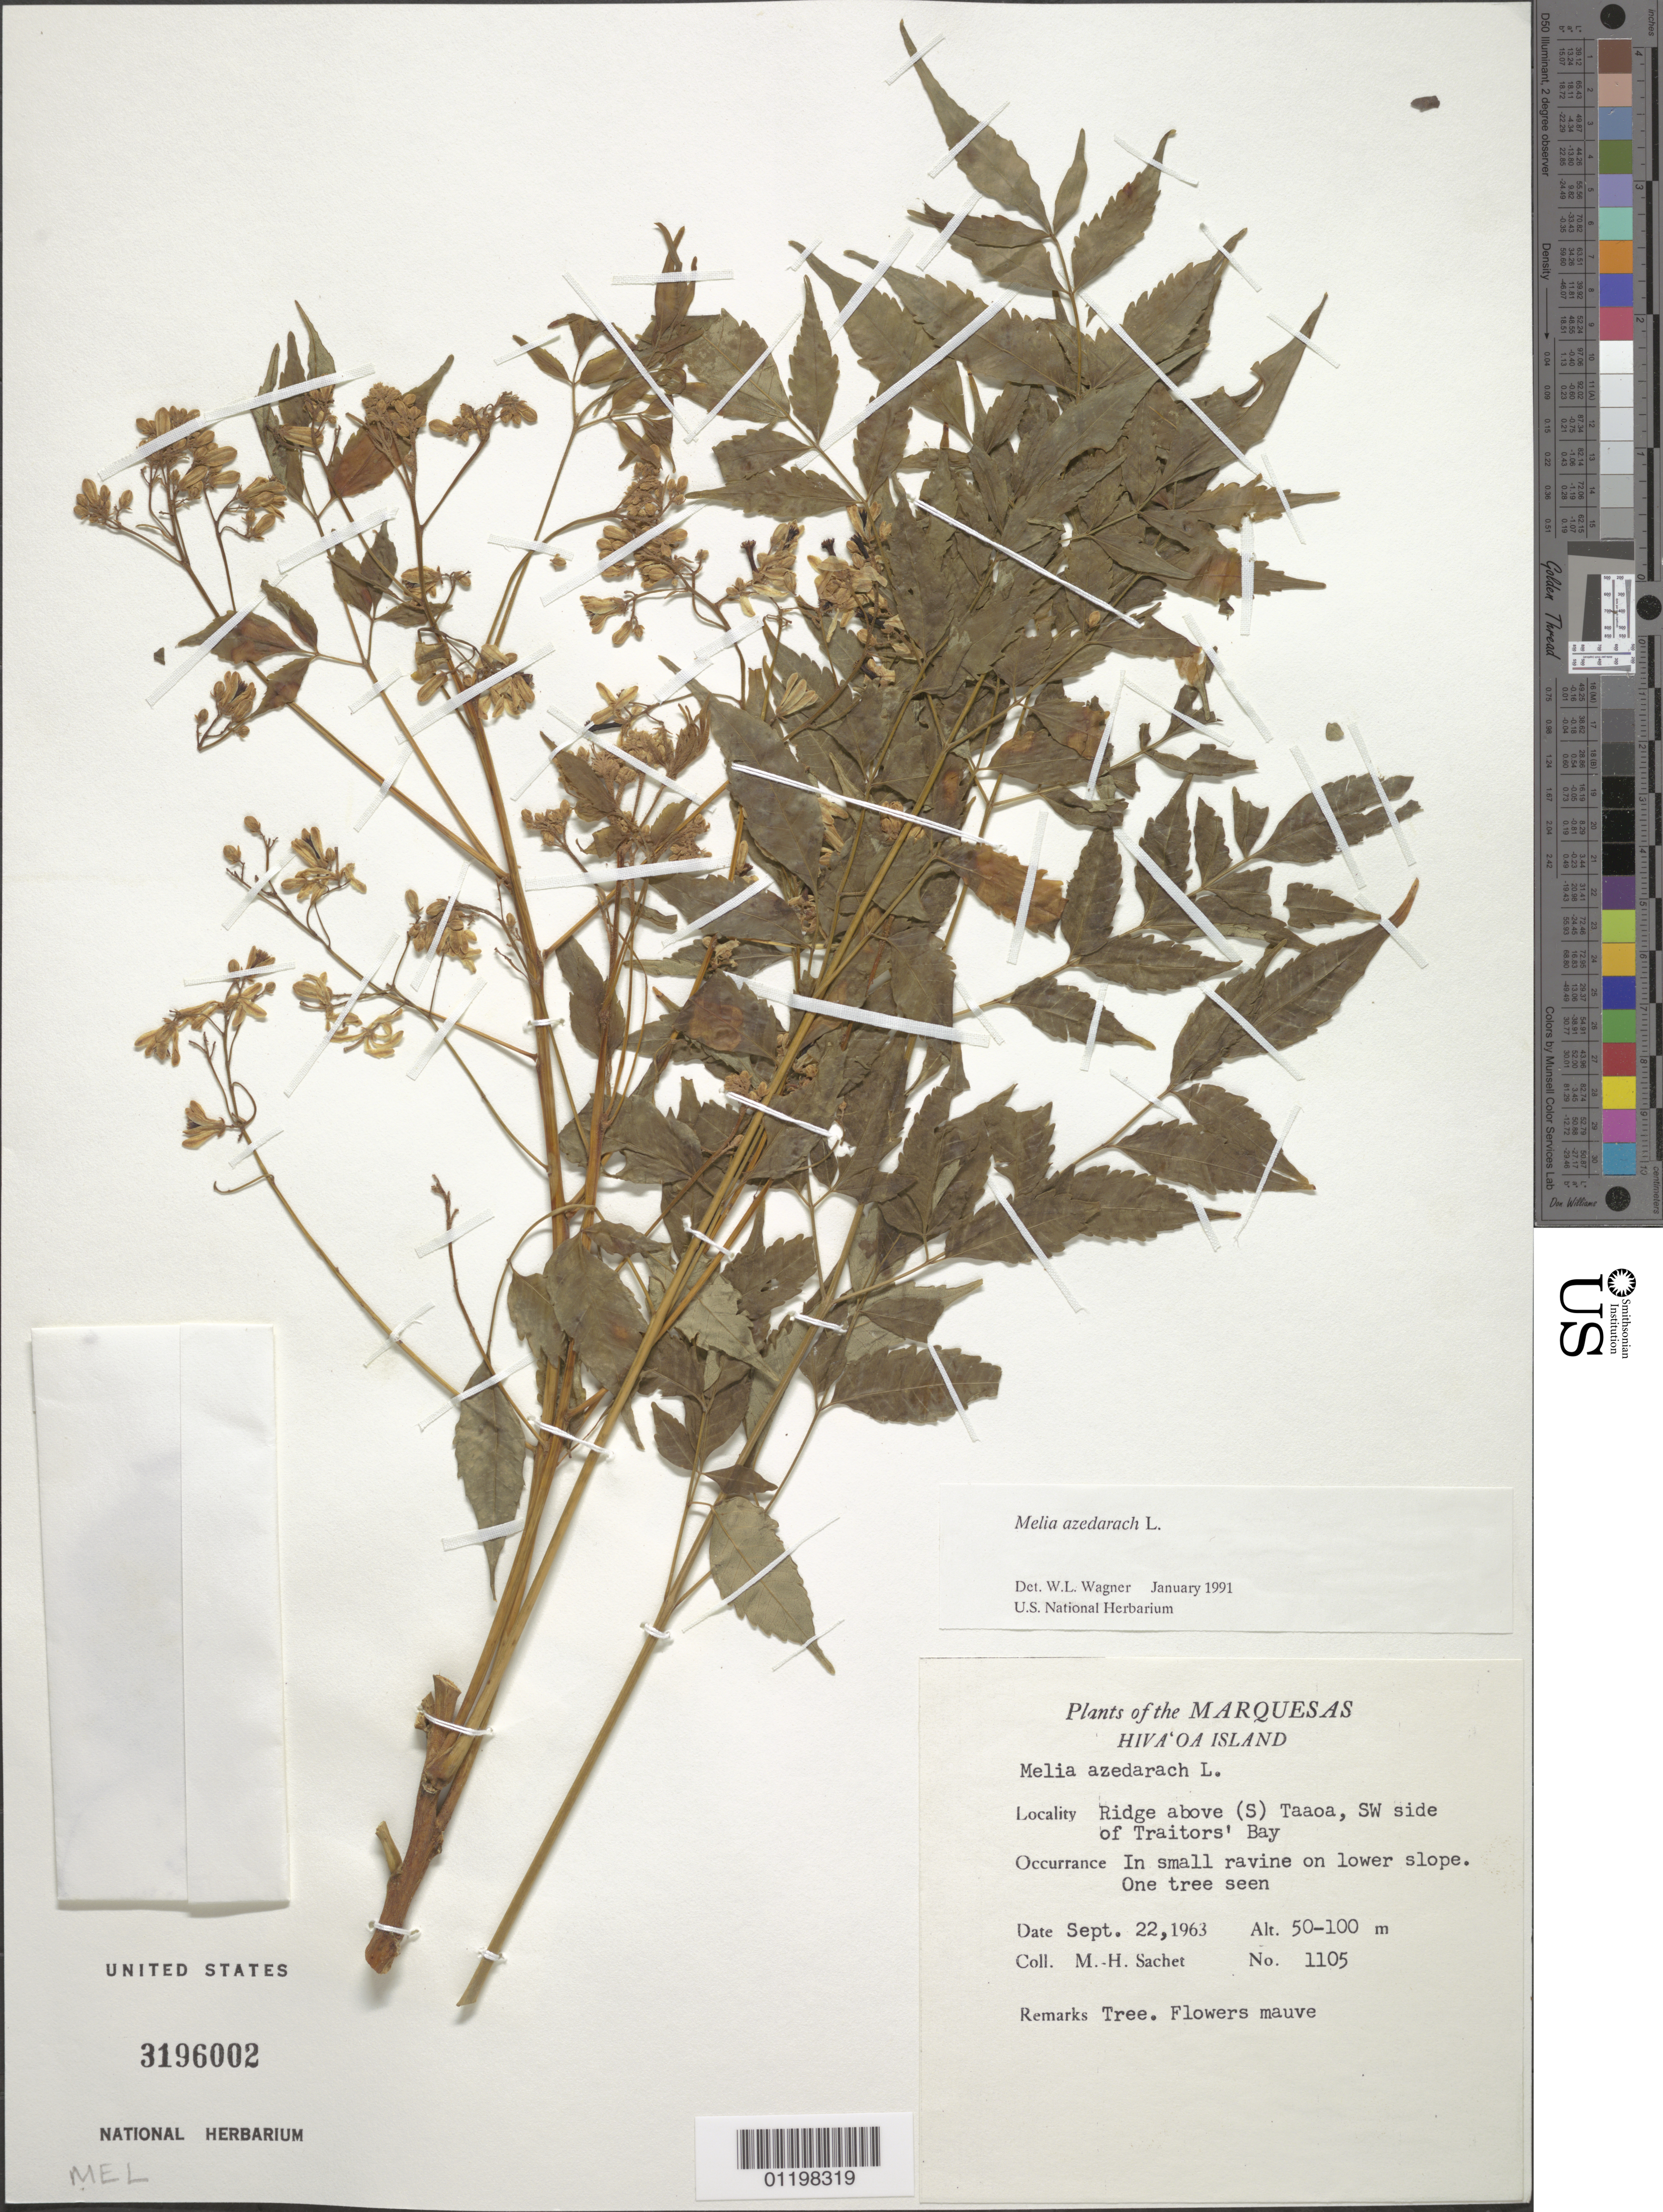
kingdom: Plantae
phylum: Tracheophyta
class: Magnoliopsida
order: Sapindales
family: Meliaceae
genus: Melia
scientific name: Melia azedarach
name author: L.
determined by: Wagner, W. L., (BOT), Smithsonian Institution - National Museum of Natural History (UNITED STATES)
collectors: M.-H. Sachet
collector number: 1105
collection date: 1963-09-22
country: French Polynesia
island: Hiva Oa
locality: ridge above (S) Taaoa, SW side of Traitors' Bay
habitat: In small ravine on lower slope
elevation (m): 50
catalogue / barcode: US 3196002